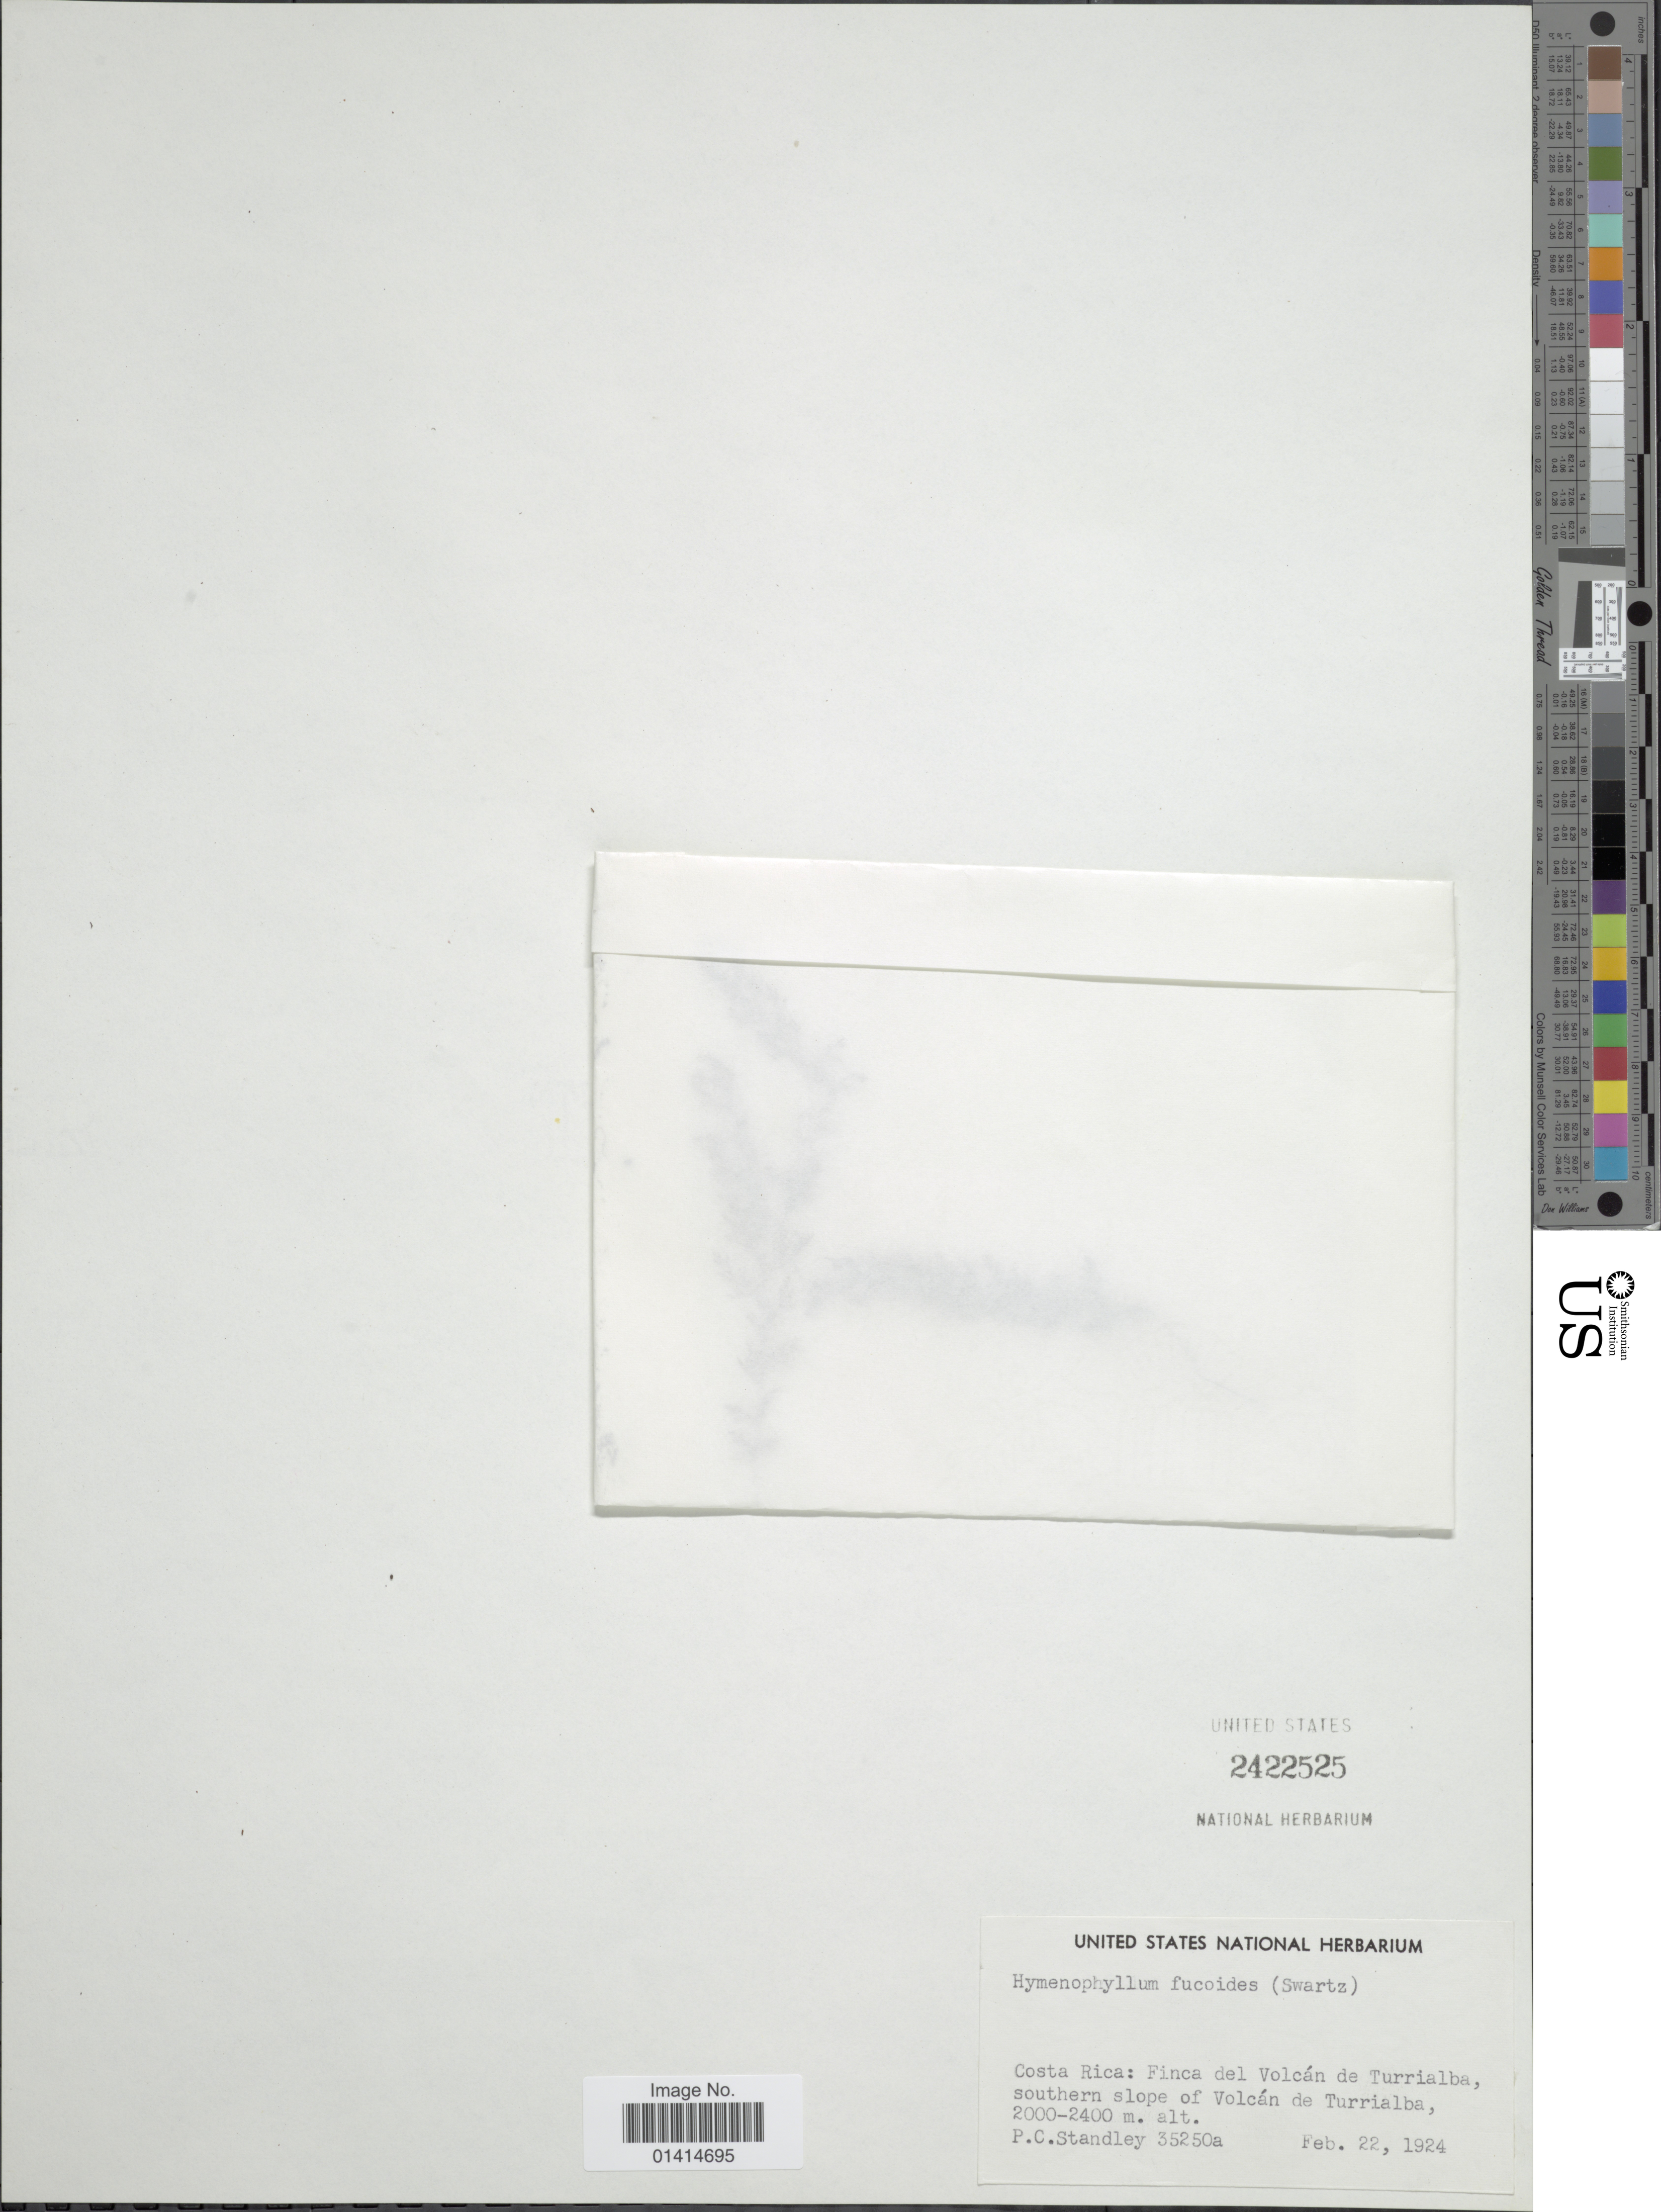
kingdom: Plantae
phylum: Tracheophyta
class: Polypodiopsida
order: Hymenophyllales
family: Hymenophyllaceae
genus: Hymenophyllum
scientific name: Hymenophyllum tunbrigense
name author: (L.) Small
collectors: P. C. Standley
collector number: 35250a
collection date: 1924-02-22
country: Costa Rica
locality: Finca del Volcan de Turrialba, southern slope of Volcan de Turrialba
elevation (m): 2000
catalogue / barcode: US 2422525